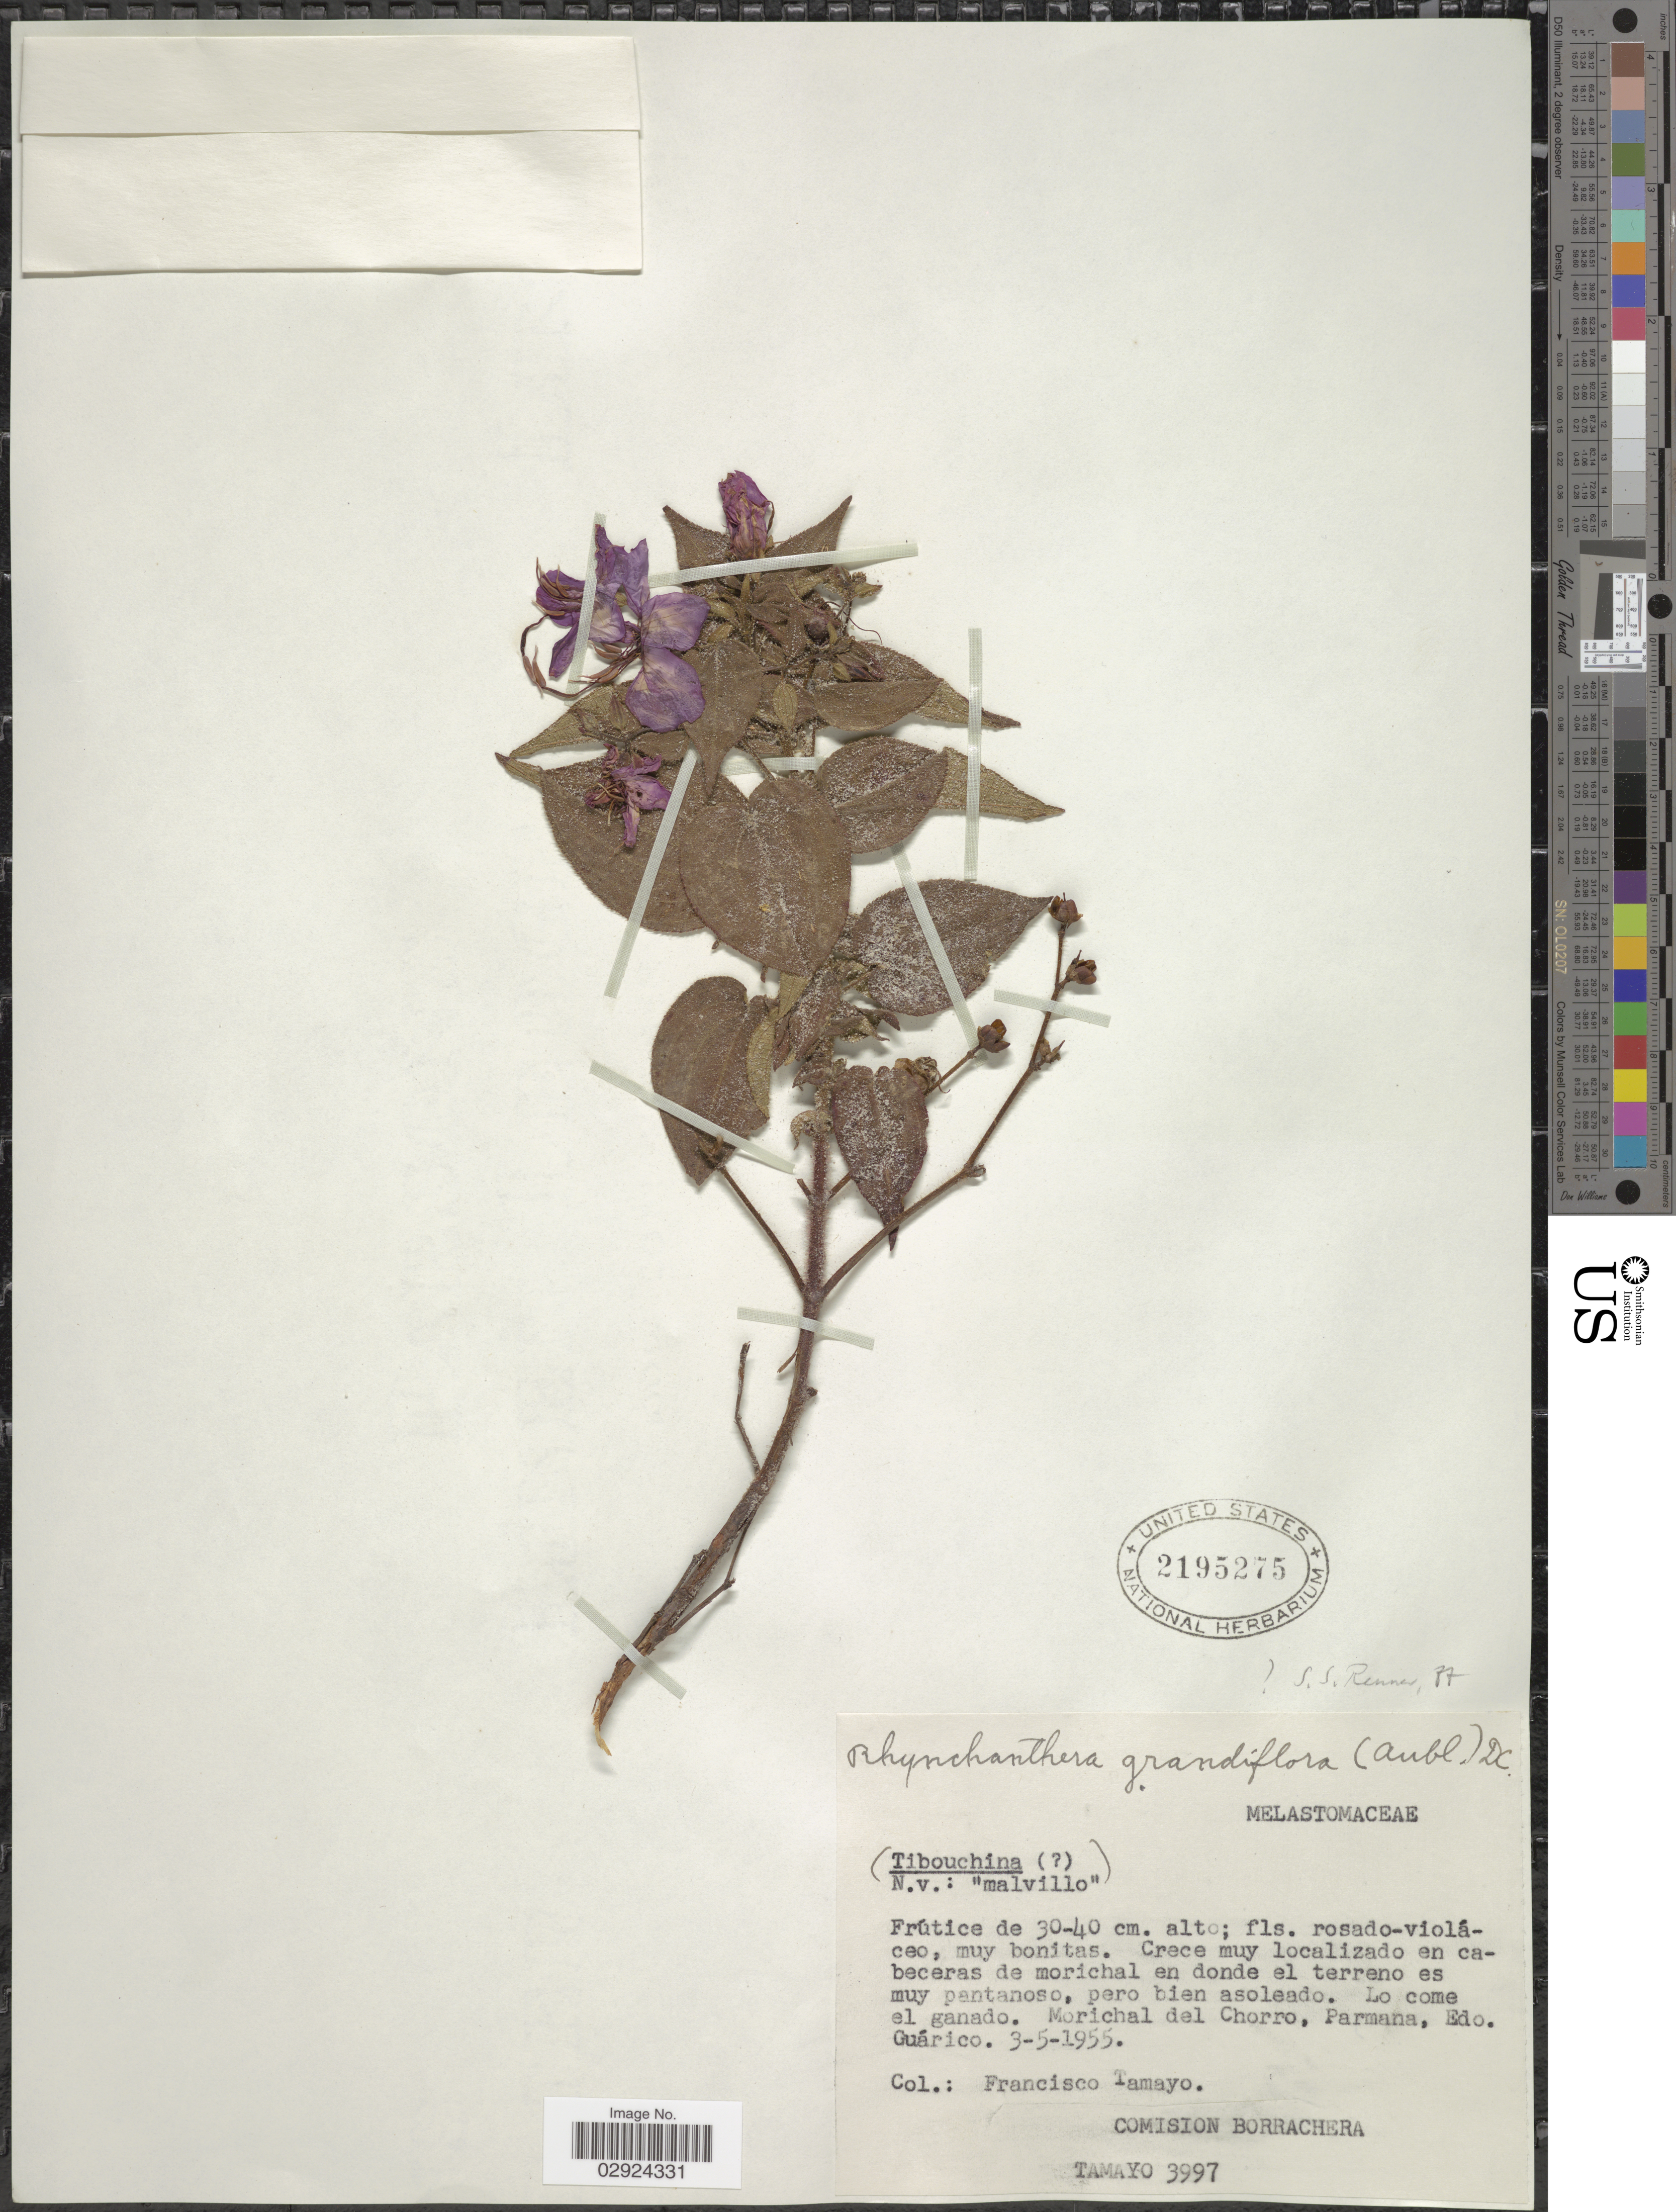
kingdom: Plantae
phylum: Tracheophyta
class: Magnoliopsida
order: Myrtales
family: Melastomataceae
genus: Rhynchanthera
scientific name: Rhynchanthera grandiflora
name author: (Aubl.) DC.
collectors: F. Tamayo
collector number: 3997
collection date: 1955-05-03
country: Venezuela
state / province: Guárico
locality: Lo come el ganado, Morichal del Chorro, Parmana, Edo. Guárico.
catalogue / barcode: US 2195275